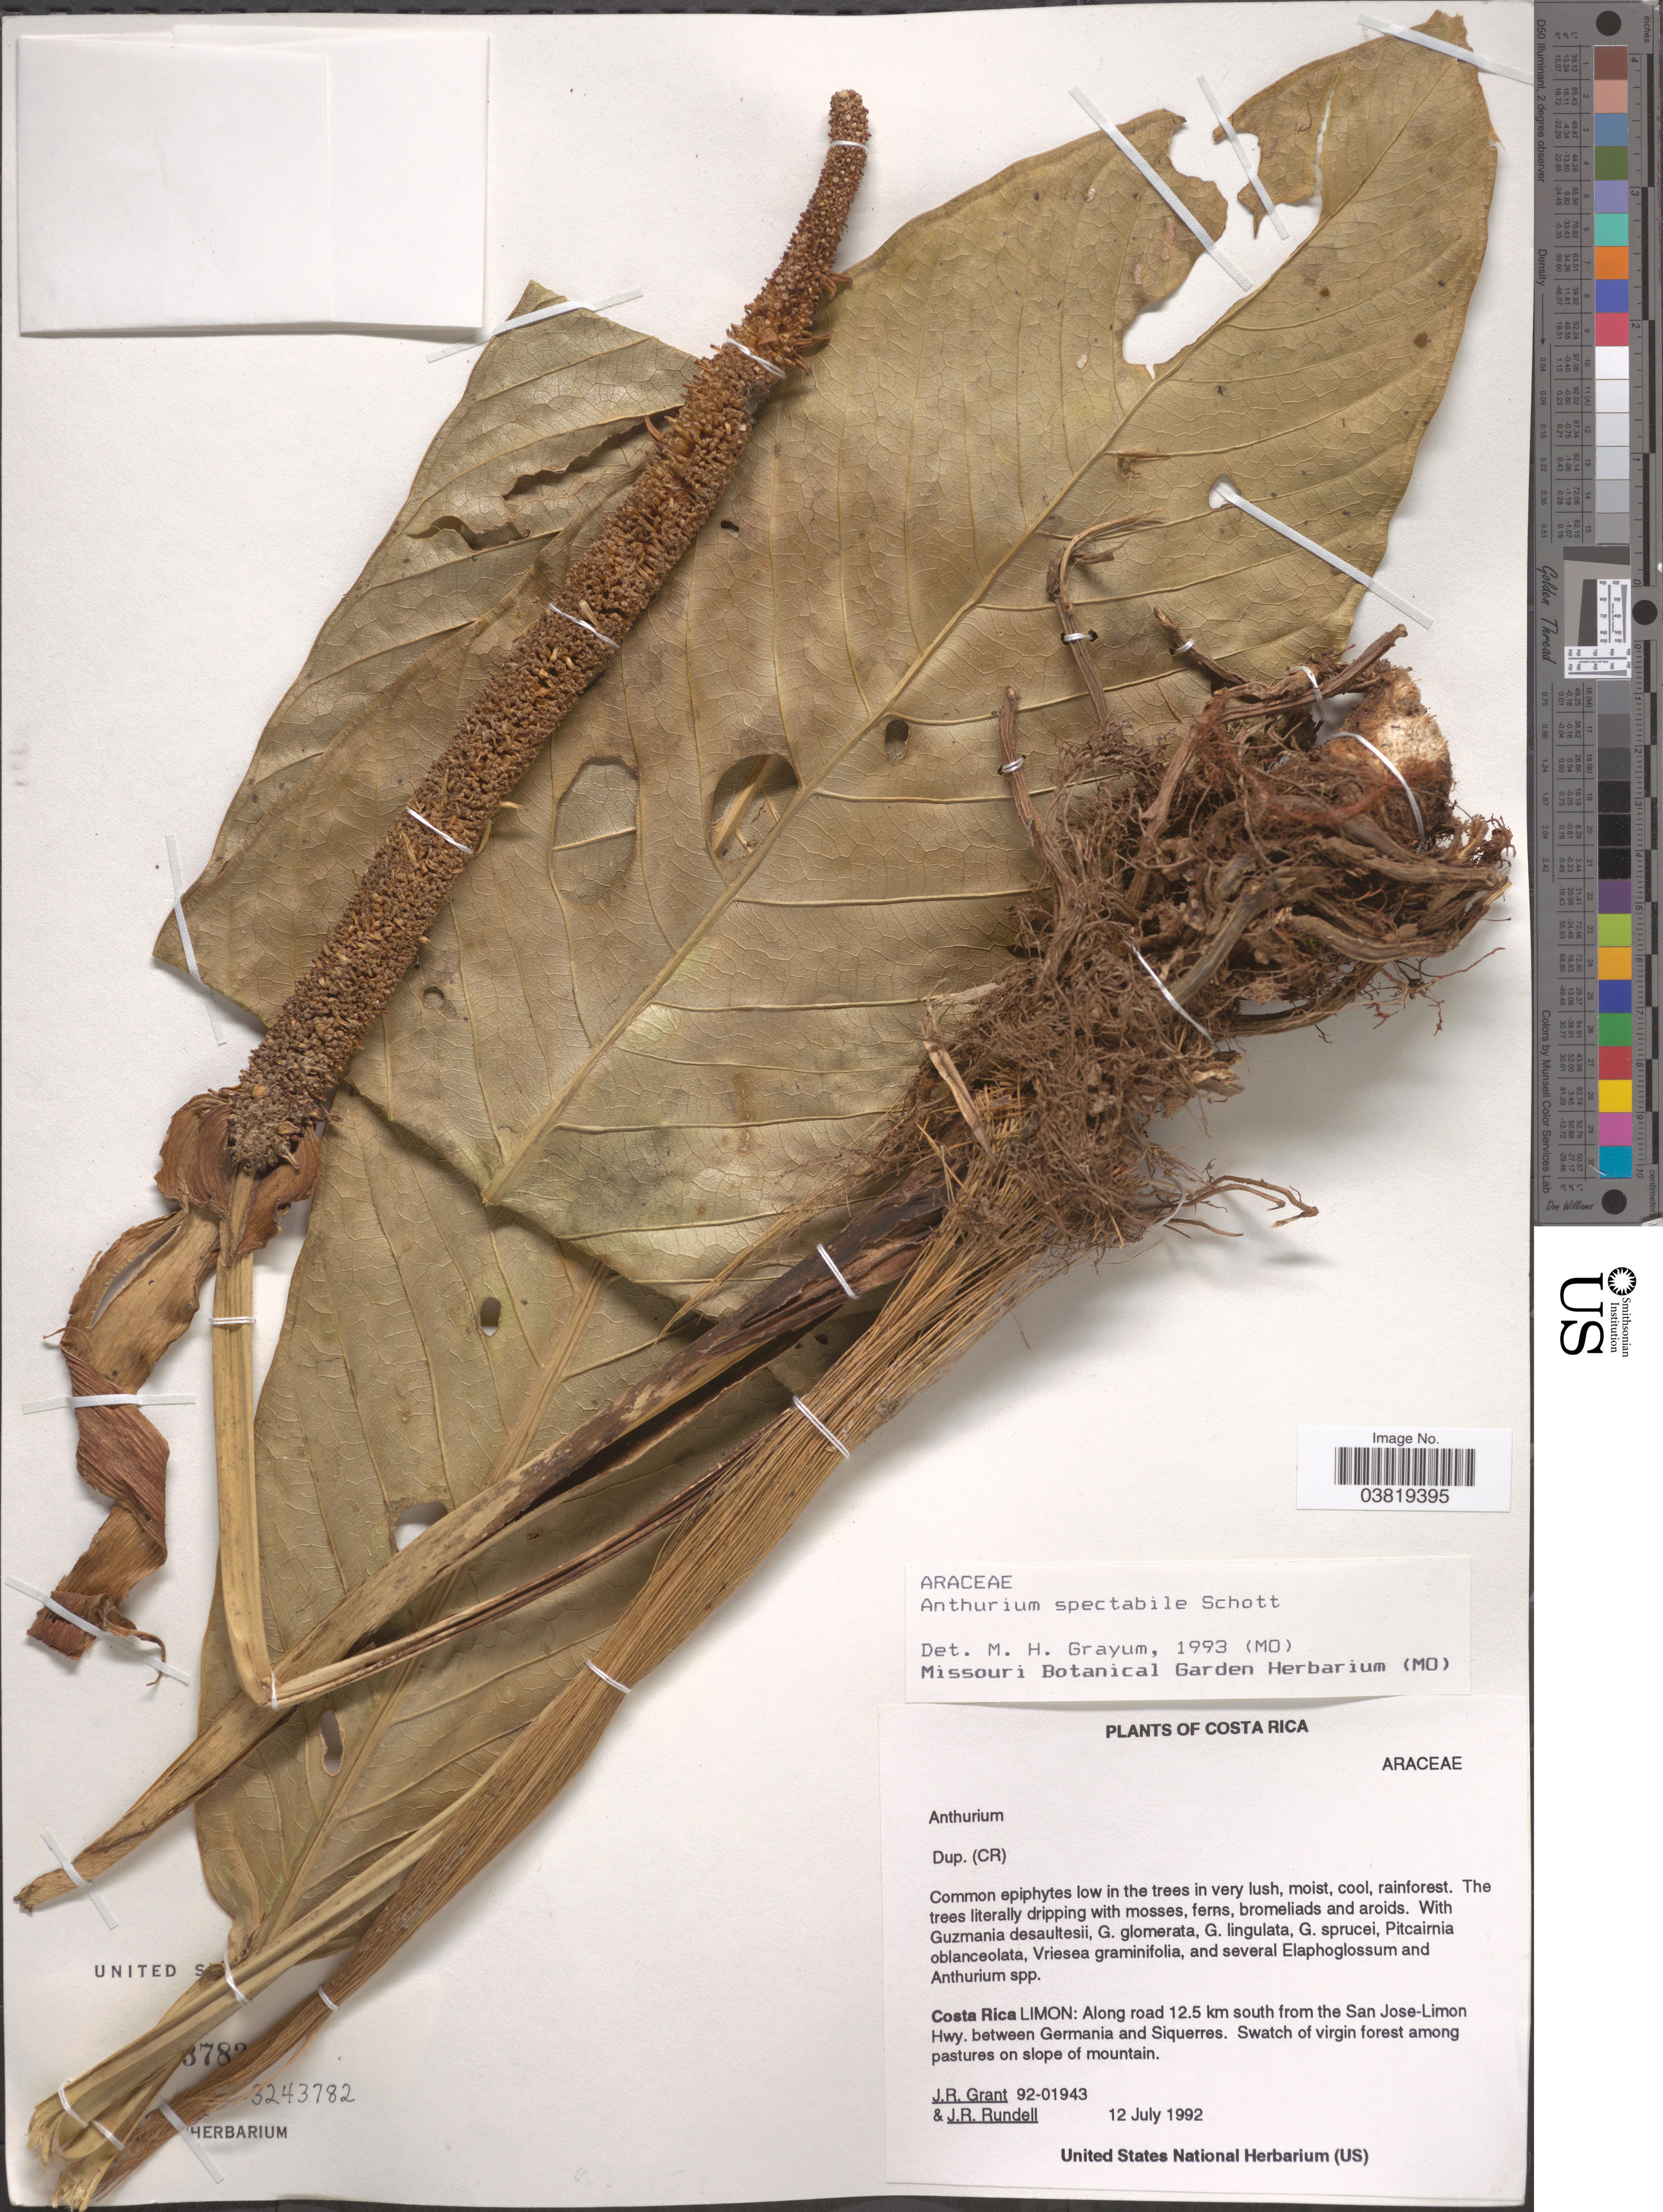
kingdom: Plantae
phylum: Tracheophyta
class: Liliopsida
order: Alismatales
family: Araceae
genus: Anthurium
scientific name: Anthurium spectabile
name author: Schott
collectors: J. Grant & J. R. Rundell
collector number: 92-01943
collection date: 1992-07-12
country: Costa Rica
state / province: Limón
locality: Along road 12.5 km south from the San Jose-Limon Hwy. between Germania and Siquerres.